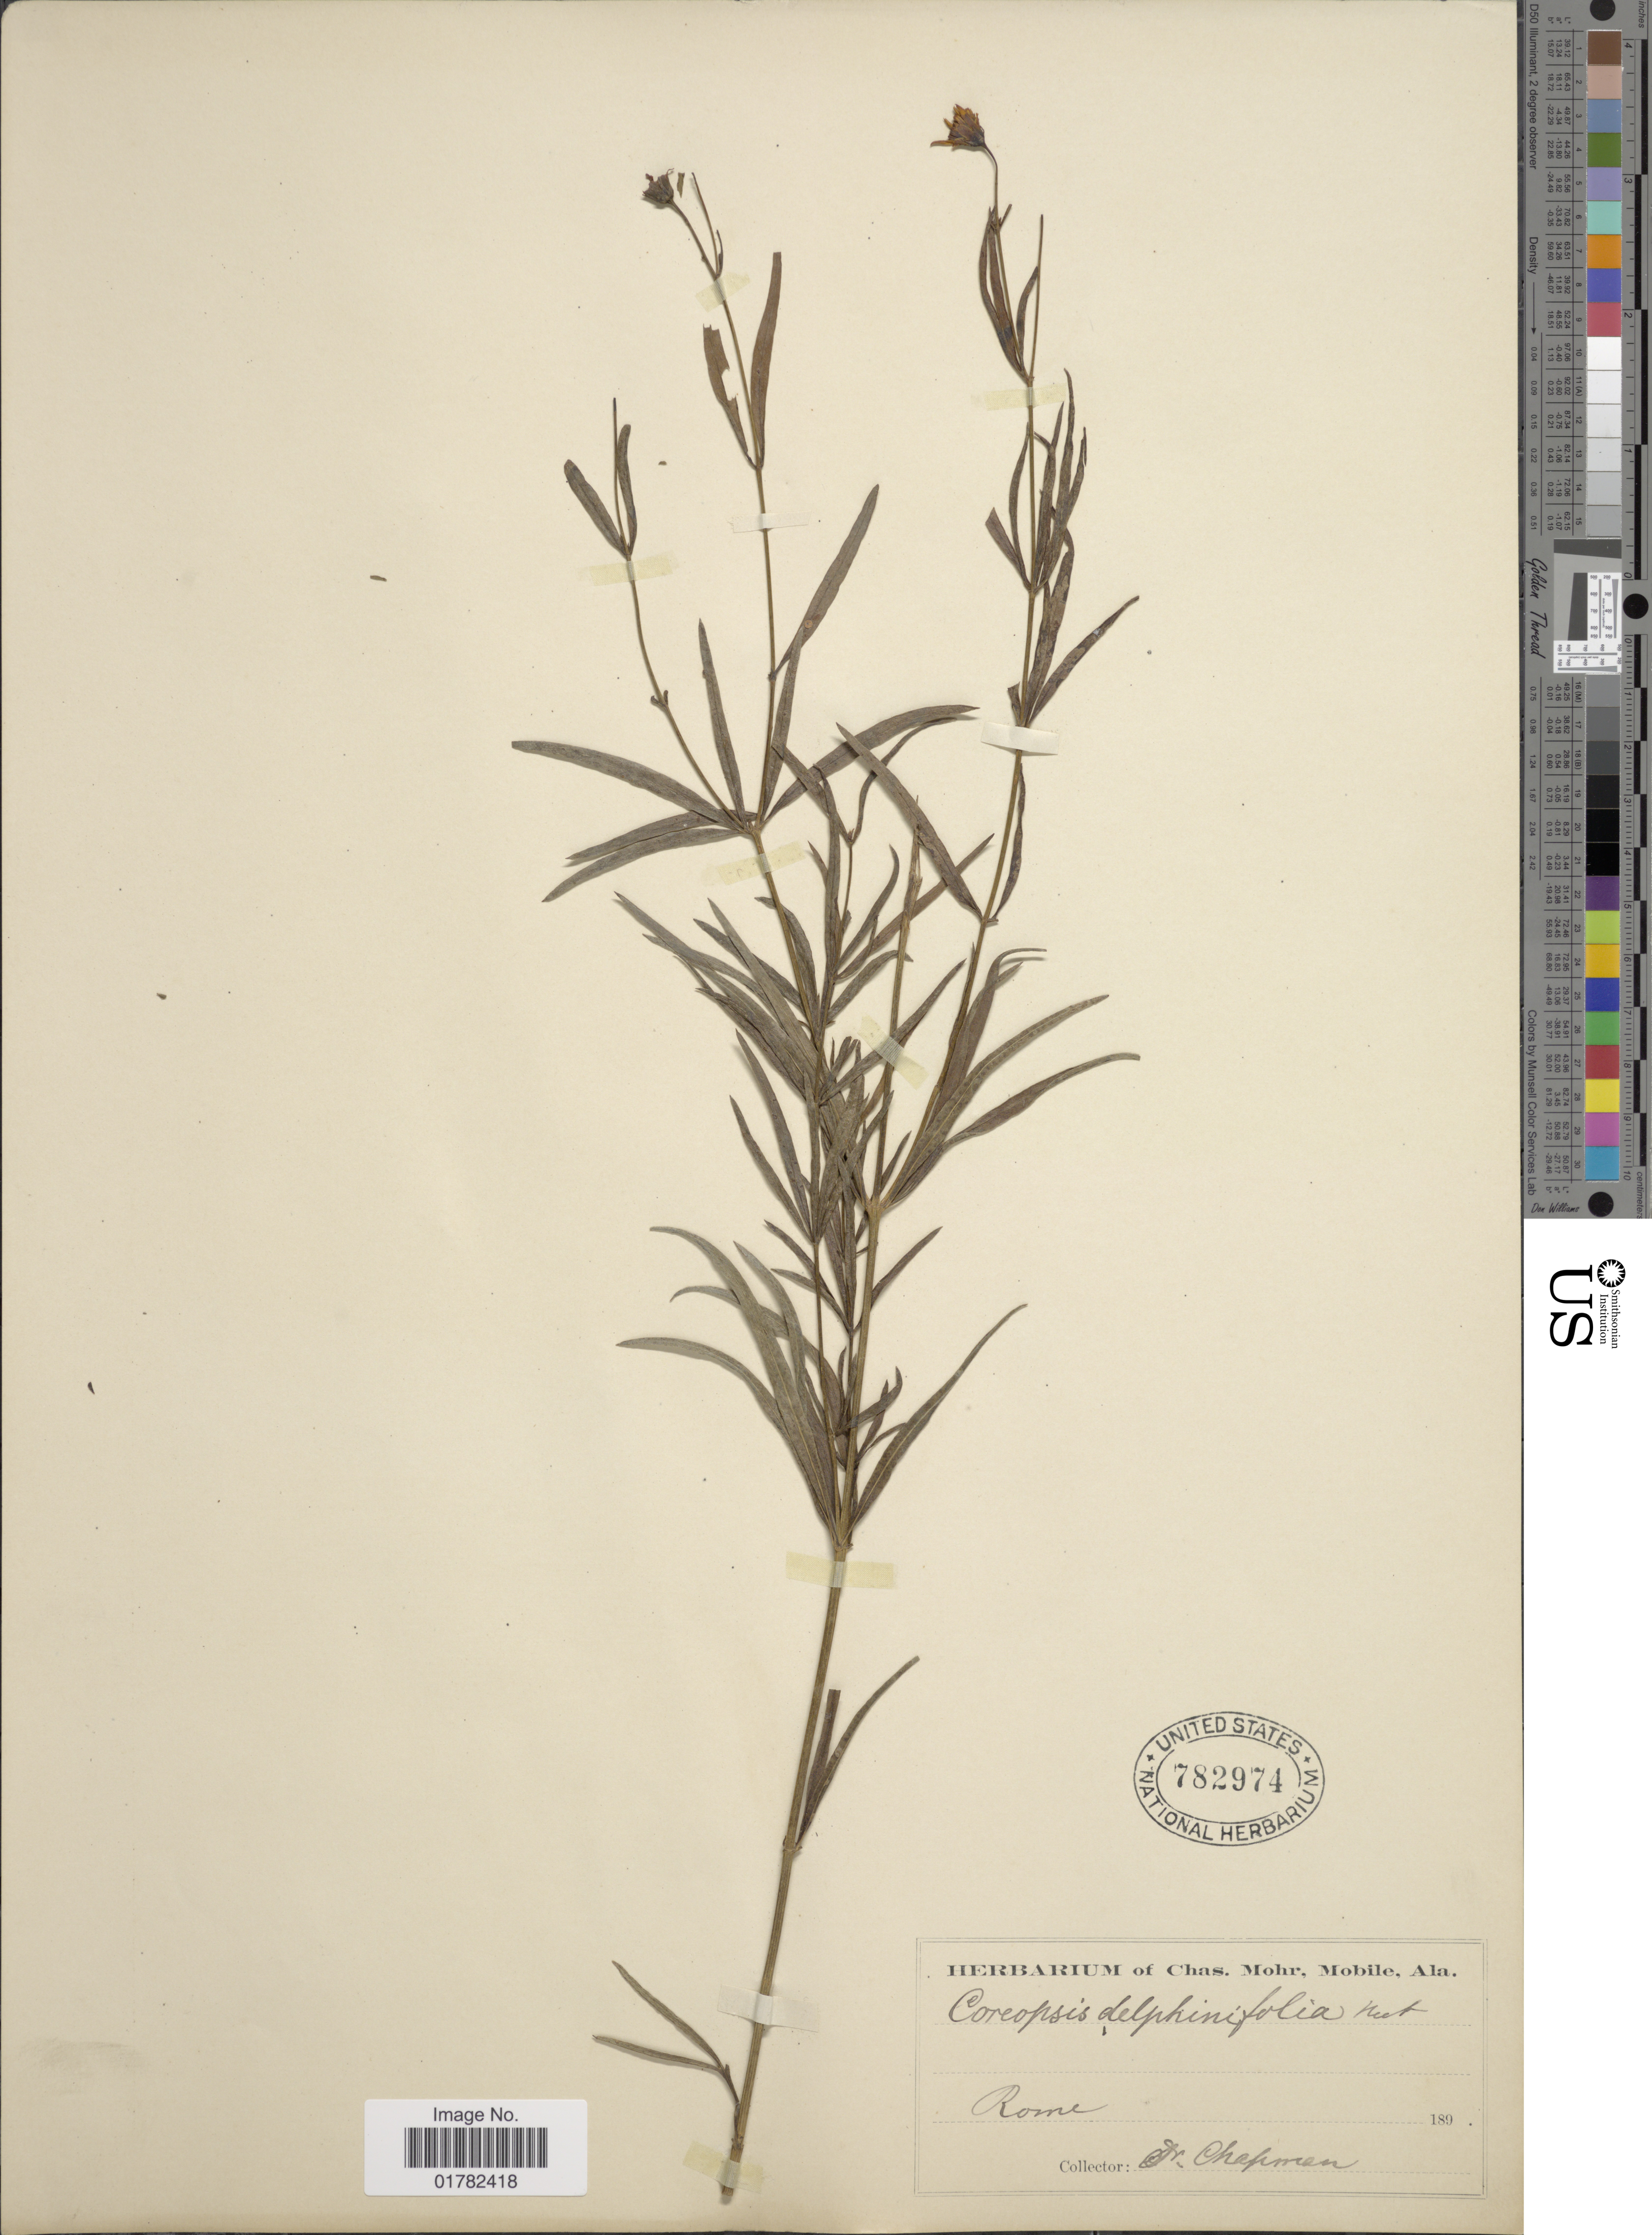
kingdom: Plantae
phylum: Tracheophyta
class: Magnoliopsida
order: Asterales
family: Asteraceae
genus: Coreopsis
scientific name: Coreopsis delphinifolia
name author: Lam.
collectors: A. Chapman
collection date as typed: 189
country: United States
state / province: Alabama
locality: Rome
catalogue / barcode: US 782974